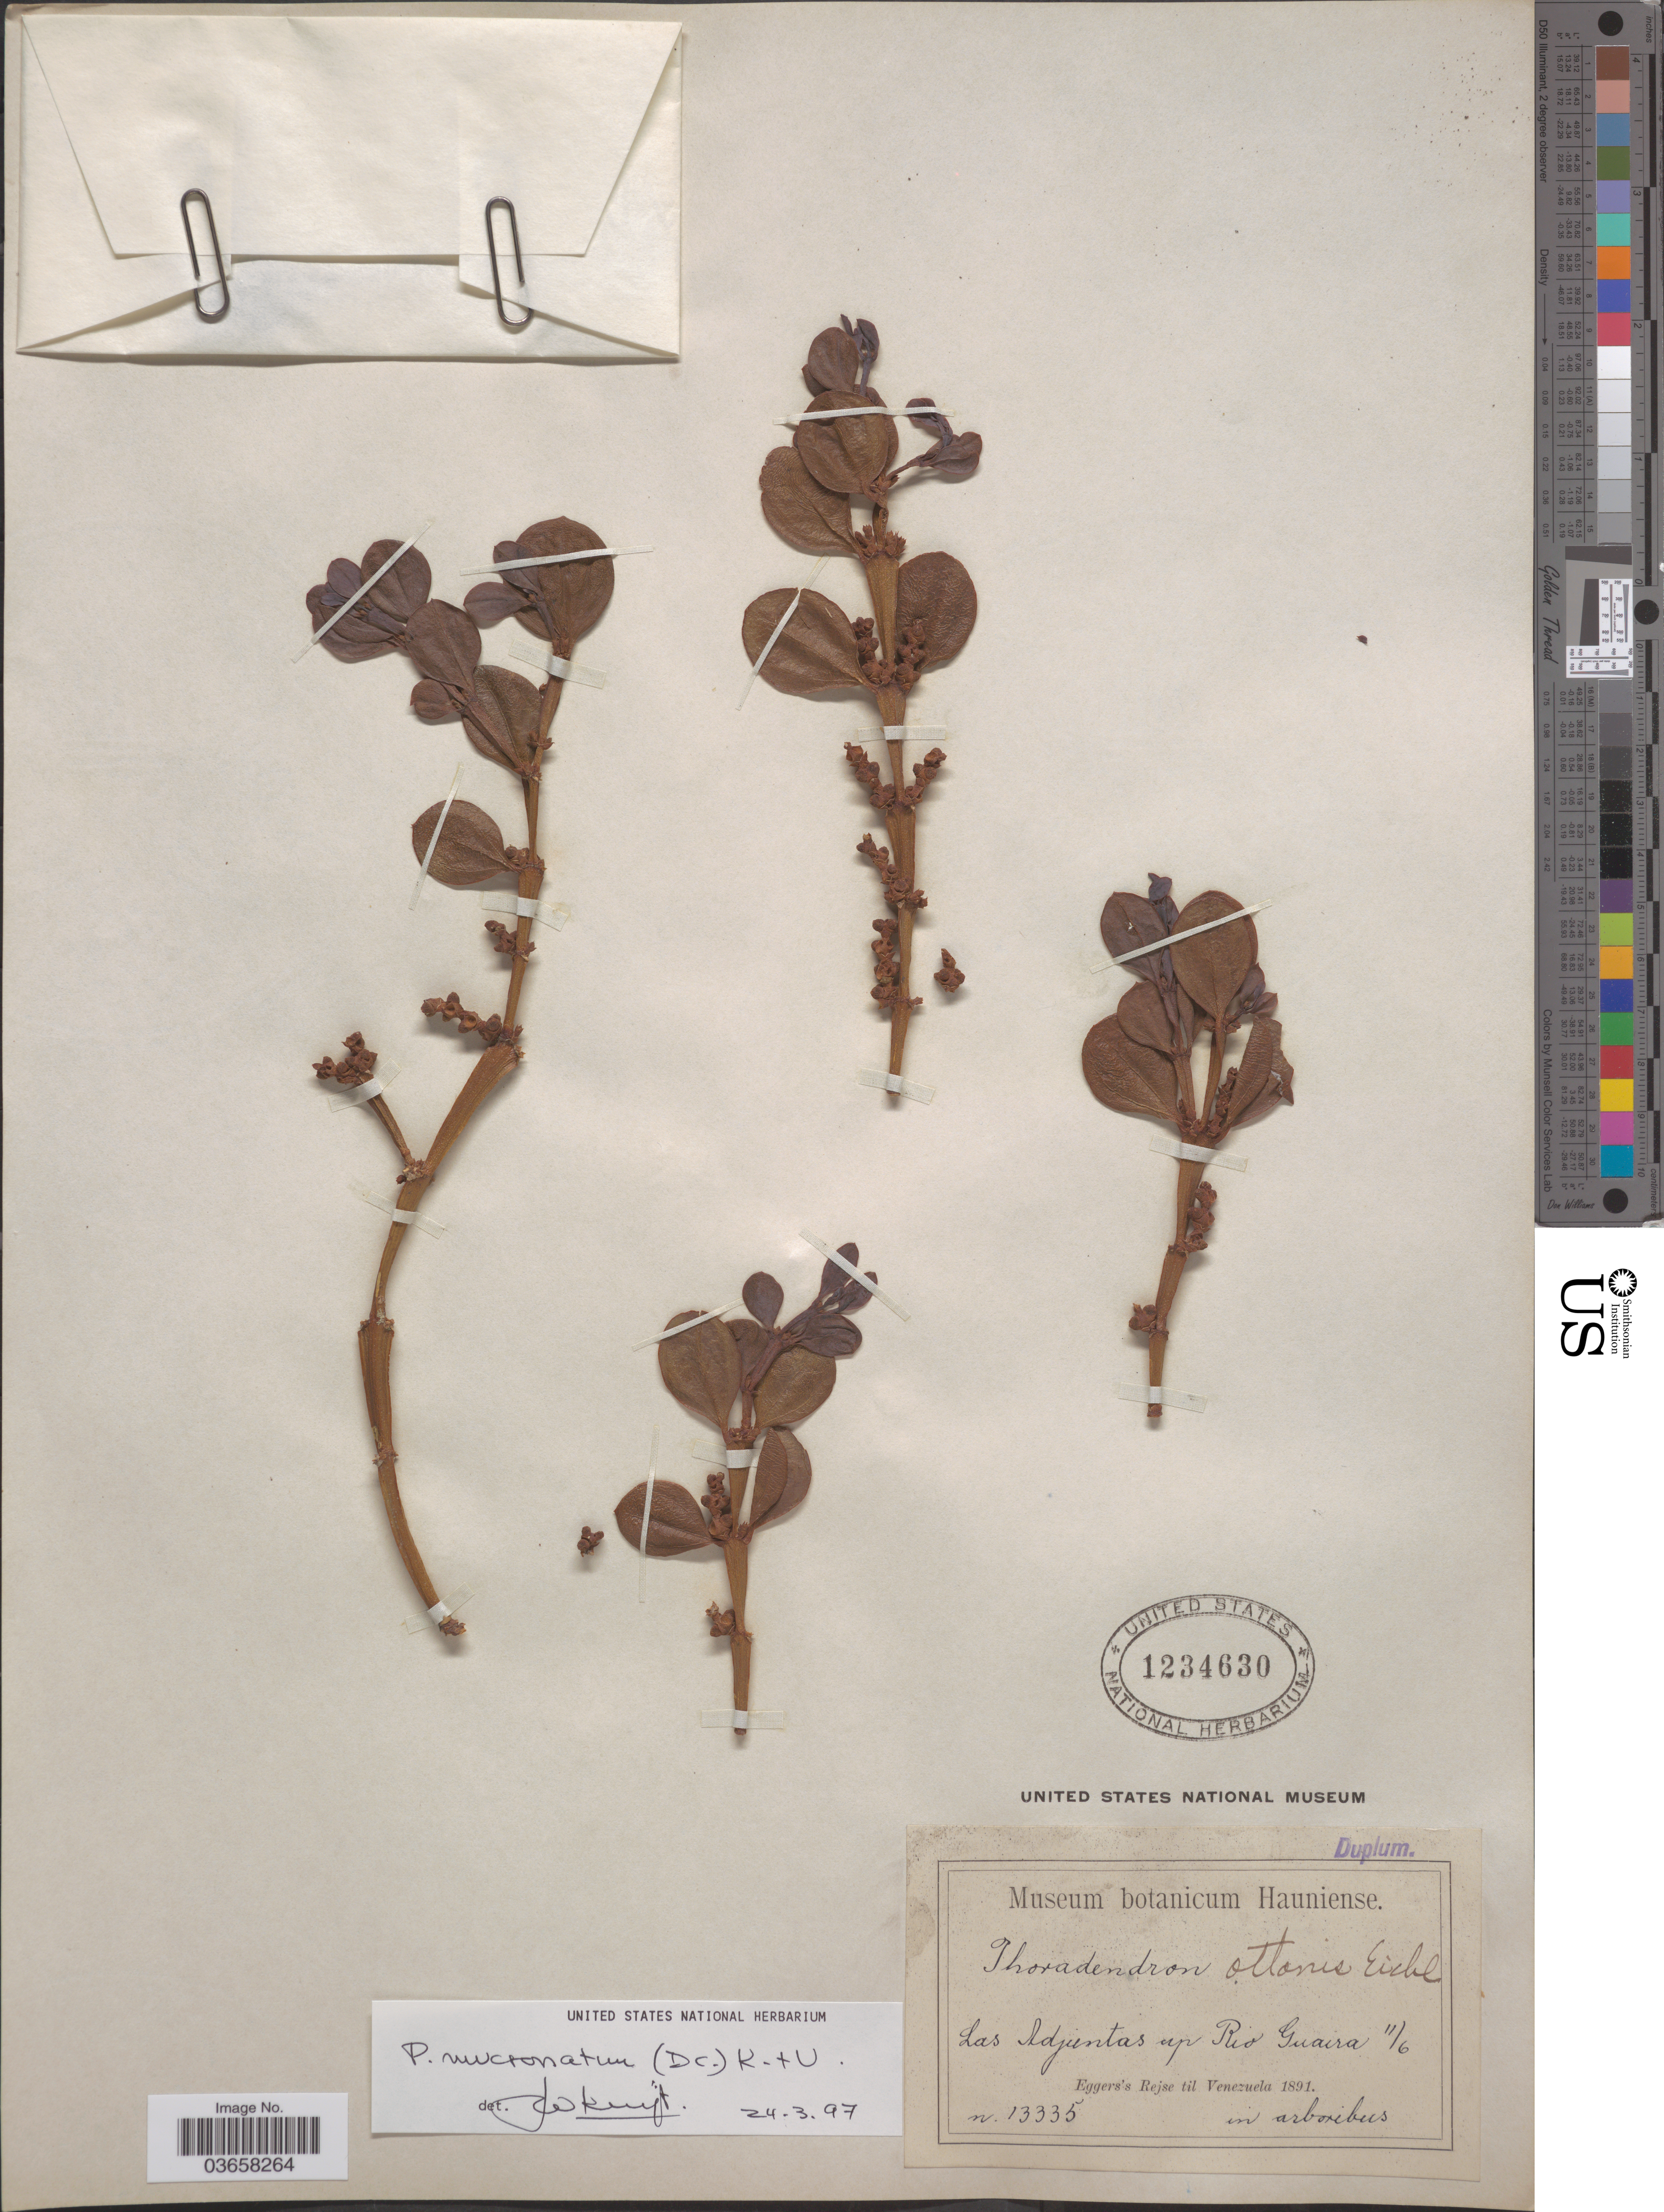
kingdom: Plantae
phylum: Tracheophyta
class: Magnoliopsida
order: Santalales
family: Viscaceae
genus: Phoradendron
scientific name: Phoradendron mucronatum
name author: (DC.) Krug & Urb.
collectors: -. Eggers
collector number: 13335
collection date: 1891-06-11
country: Venezuela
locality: Las Adjuntas up Rio Guaira.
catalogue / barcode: US 1234630